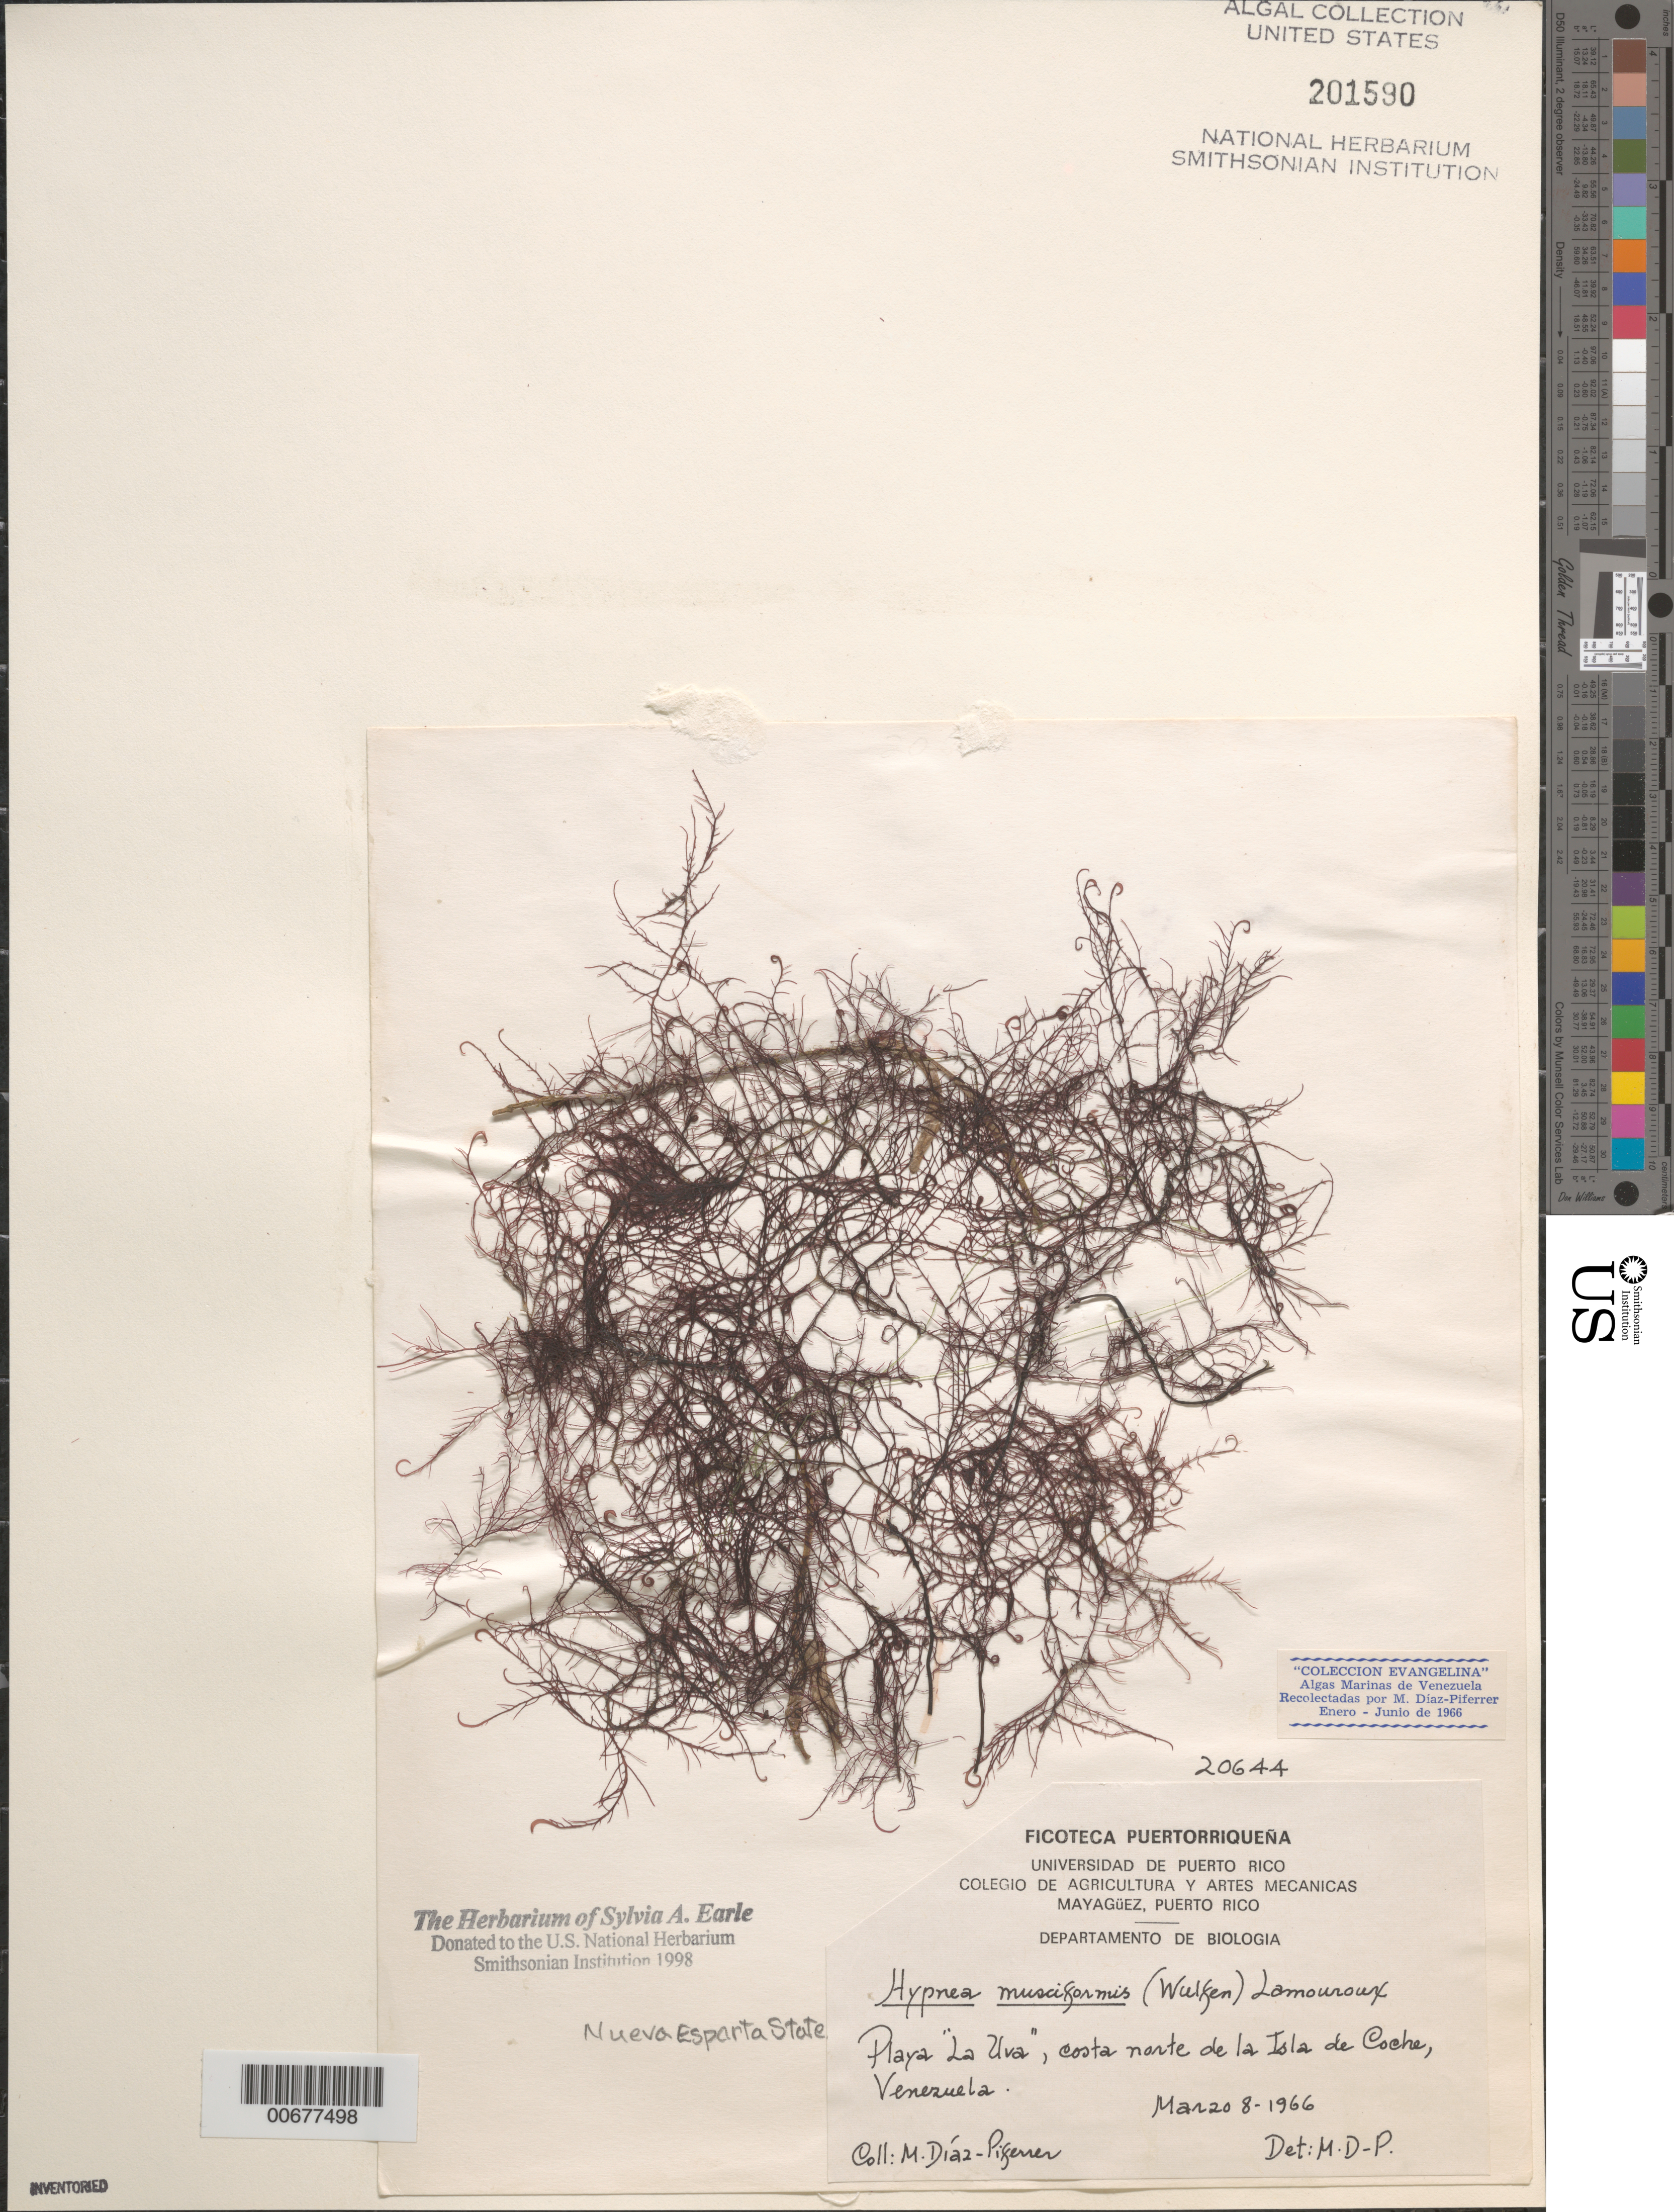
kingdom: Plantae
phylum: Rhodophyta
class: Florideophyceae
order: Gigartinales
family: Cystocloniaceae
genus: Hypnea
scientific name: Hypnea musciformis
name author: (Wulfen) J.V.Lamouroux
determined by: Diaz-Piferrer, M.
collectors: M. Diaz-Piferrer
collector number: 20644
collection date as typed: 08 Mar 1966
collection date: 1966-03-08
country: Venezuela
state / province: Nueva Esparta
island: Coche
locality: Playa La Uva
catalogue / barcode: US 201590